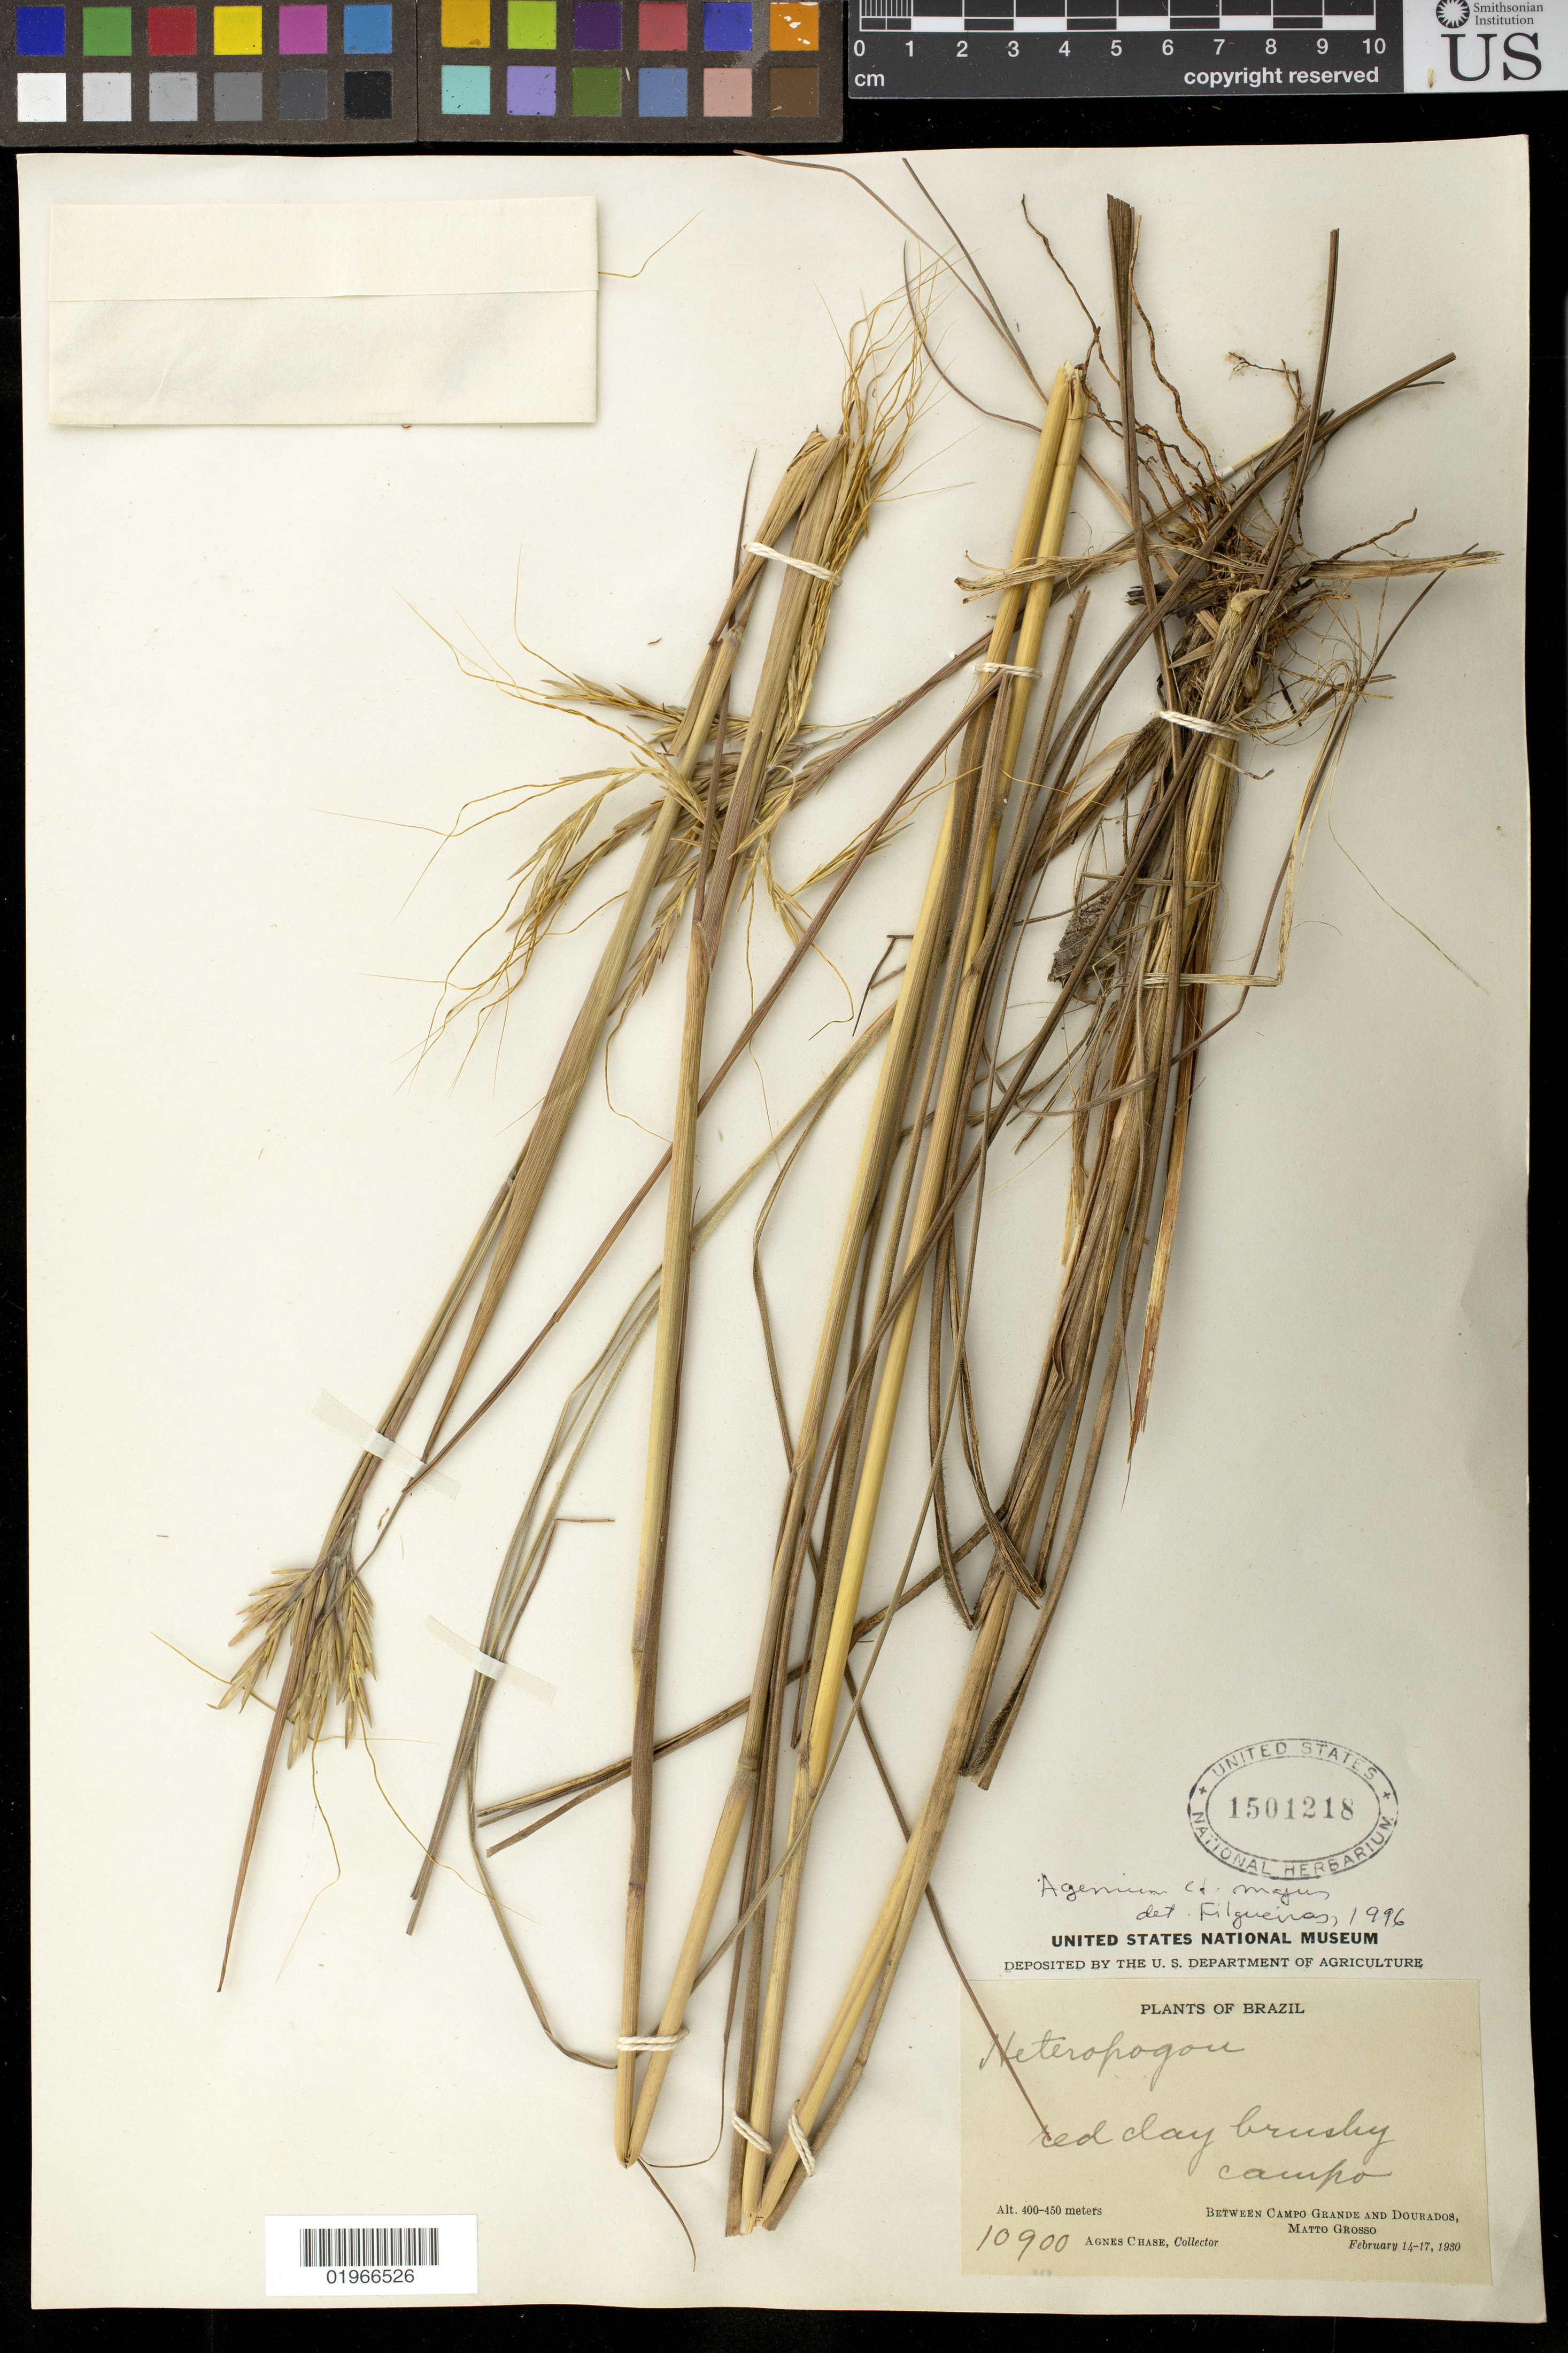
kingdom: Plantae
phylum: Tracheophyta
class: Liliopsida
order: Poales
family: Poaceae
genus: Agenium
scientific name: Agenium majus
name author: Pilg.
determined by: Filgueiras, T. S.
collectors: A. Chase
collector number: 10900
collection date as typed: February 14-17 , 1930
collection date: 1930-02-14/1930-02-17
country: Brazil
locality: Between Campo Grande and Dourados, Matto Grosso.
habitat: red clay brushy campo.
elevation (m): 400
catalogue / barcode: US 1501218